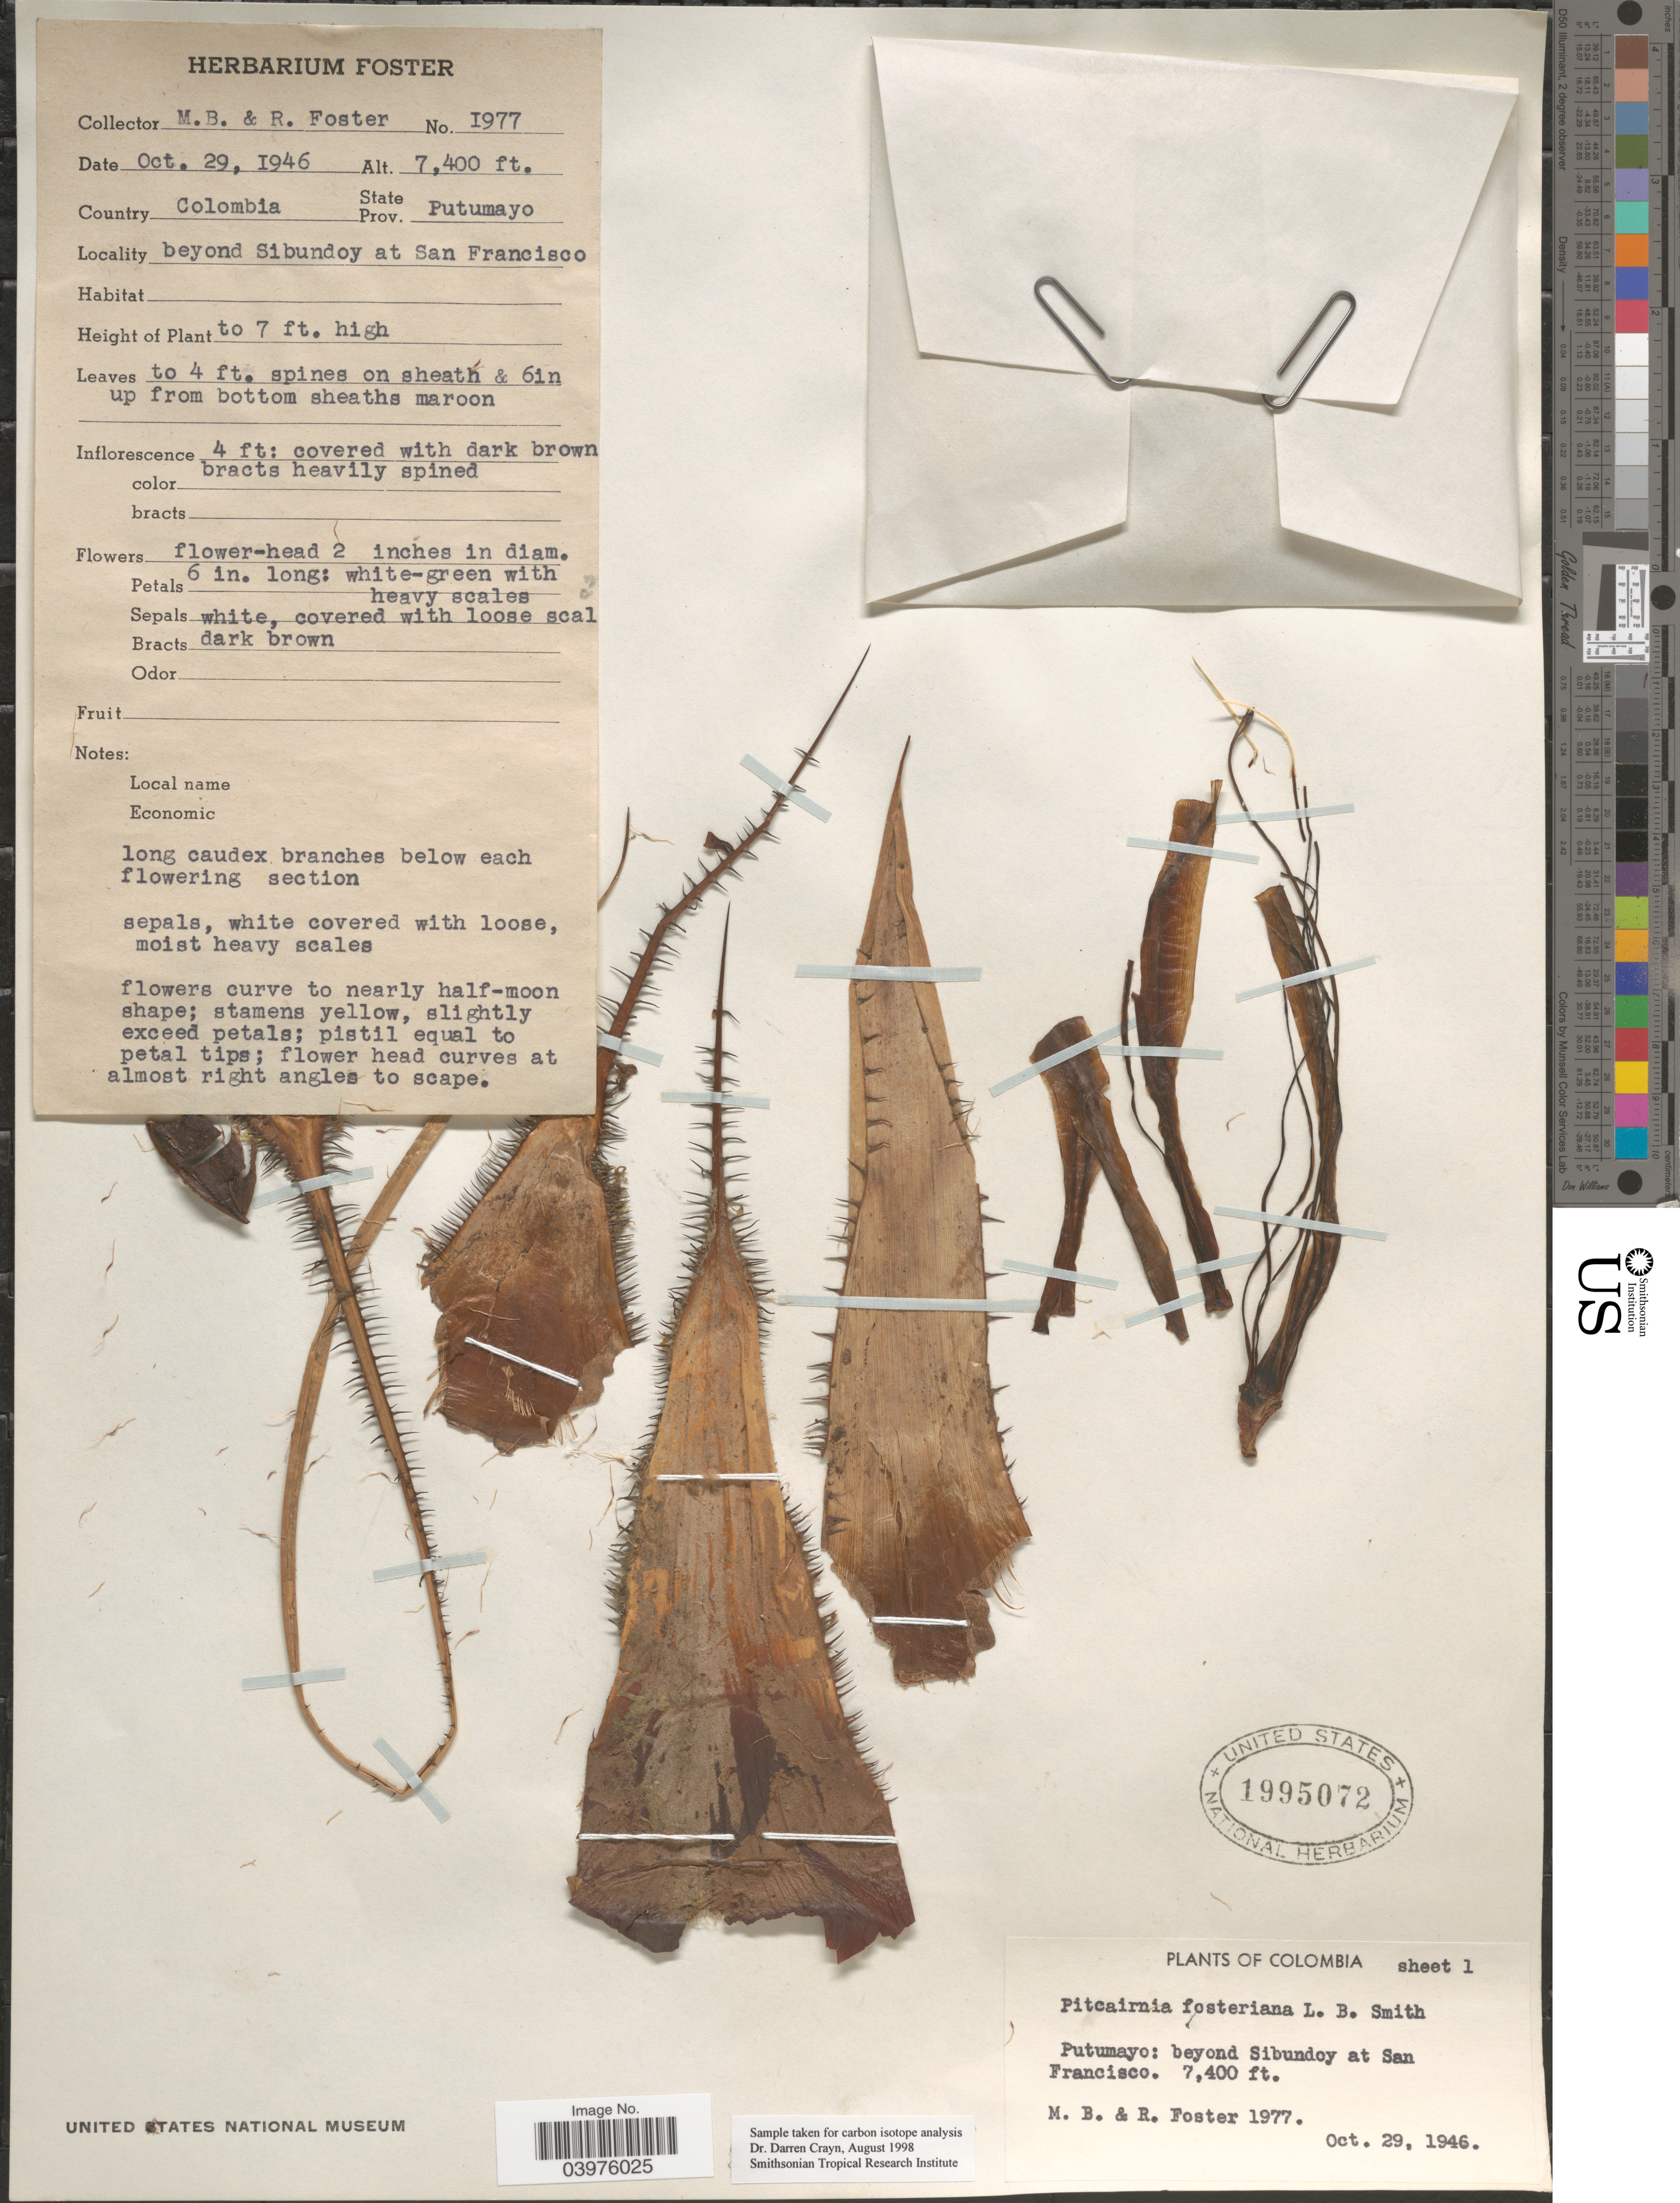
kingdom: Plantae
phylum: Tracheophyta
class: Liliopsida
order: Poales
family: Bromeliaceae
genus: Pitcairnia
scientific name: Pitcairnia fosteriana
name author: L.B. Sm.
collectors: M. B. Foster & R. Foster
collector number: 1977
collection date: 1946-10-29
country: Colombia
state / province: Putumayo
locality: Beyond Sibundoy at San Francisco.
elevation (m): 2256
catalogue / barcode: US 1995072